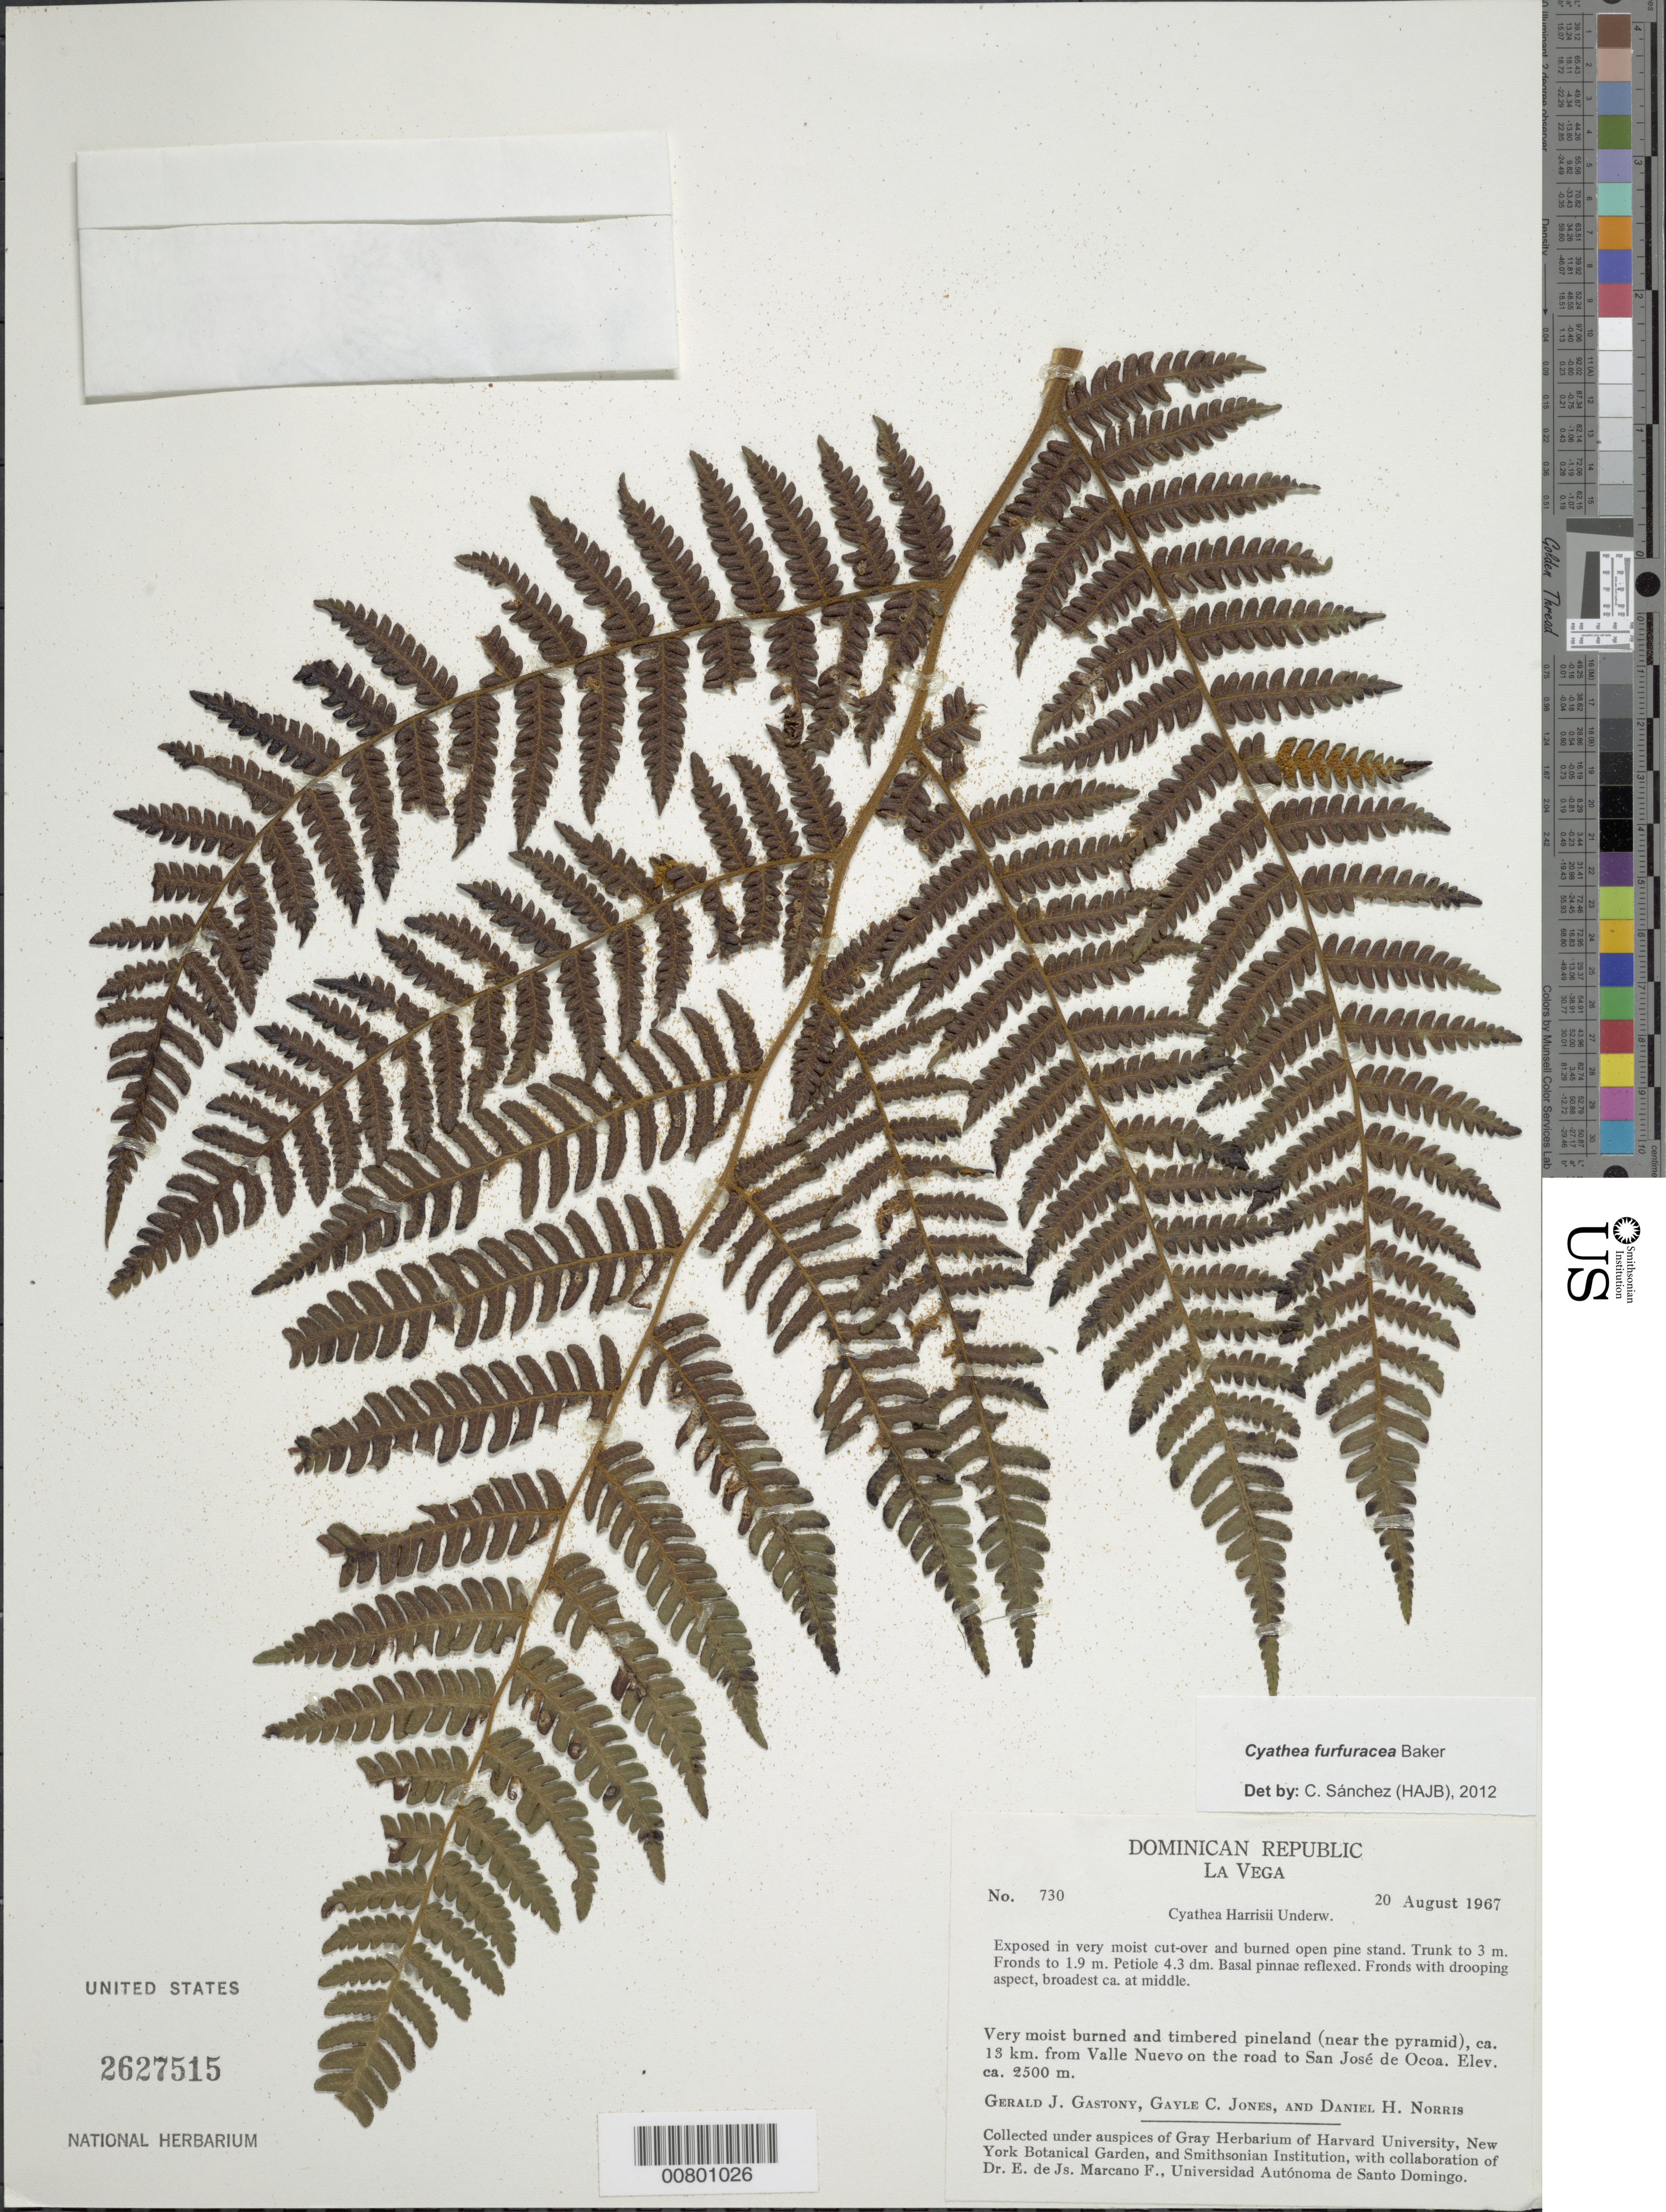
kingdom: Plantae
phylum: Tracheophyta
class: Polypodiopsida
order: Cyatheales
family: Cyatheaceae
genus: Cyathea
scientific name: Cyathea furfuracea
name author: Christ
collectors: G. Gastony, G. C. Jones & D. H. Norris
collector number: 730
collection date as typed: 20 Aug 1967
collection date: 1967-08-20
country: Dominican Republic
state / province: La Vega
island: Hispaniola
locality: Valle Nuevo, 13 km from, on road to San José de Ocoa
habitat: Very moist burned and timbered pineland; exposed in very moist cut-over and burned open pine stand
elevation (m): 2500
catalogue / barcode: US 2627515